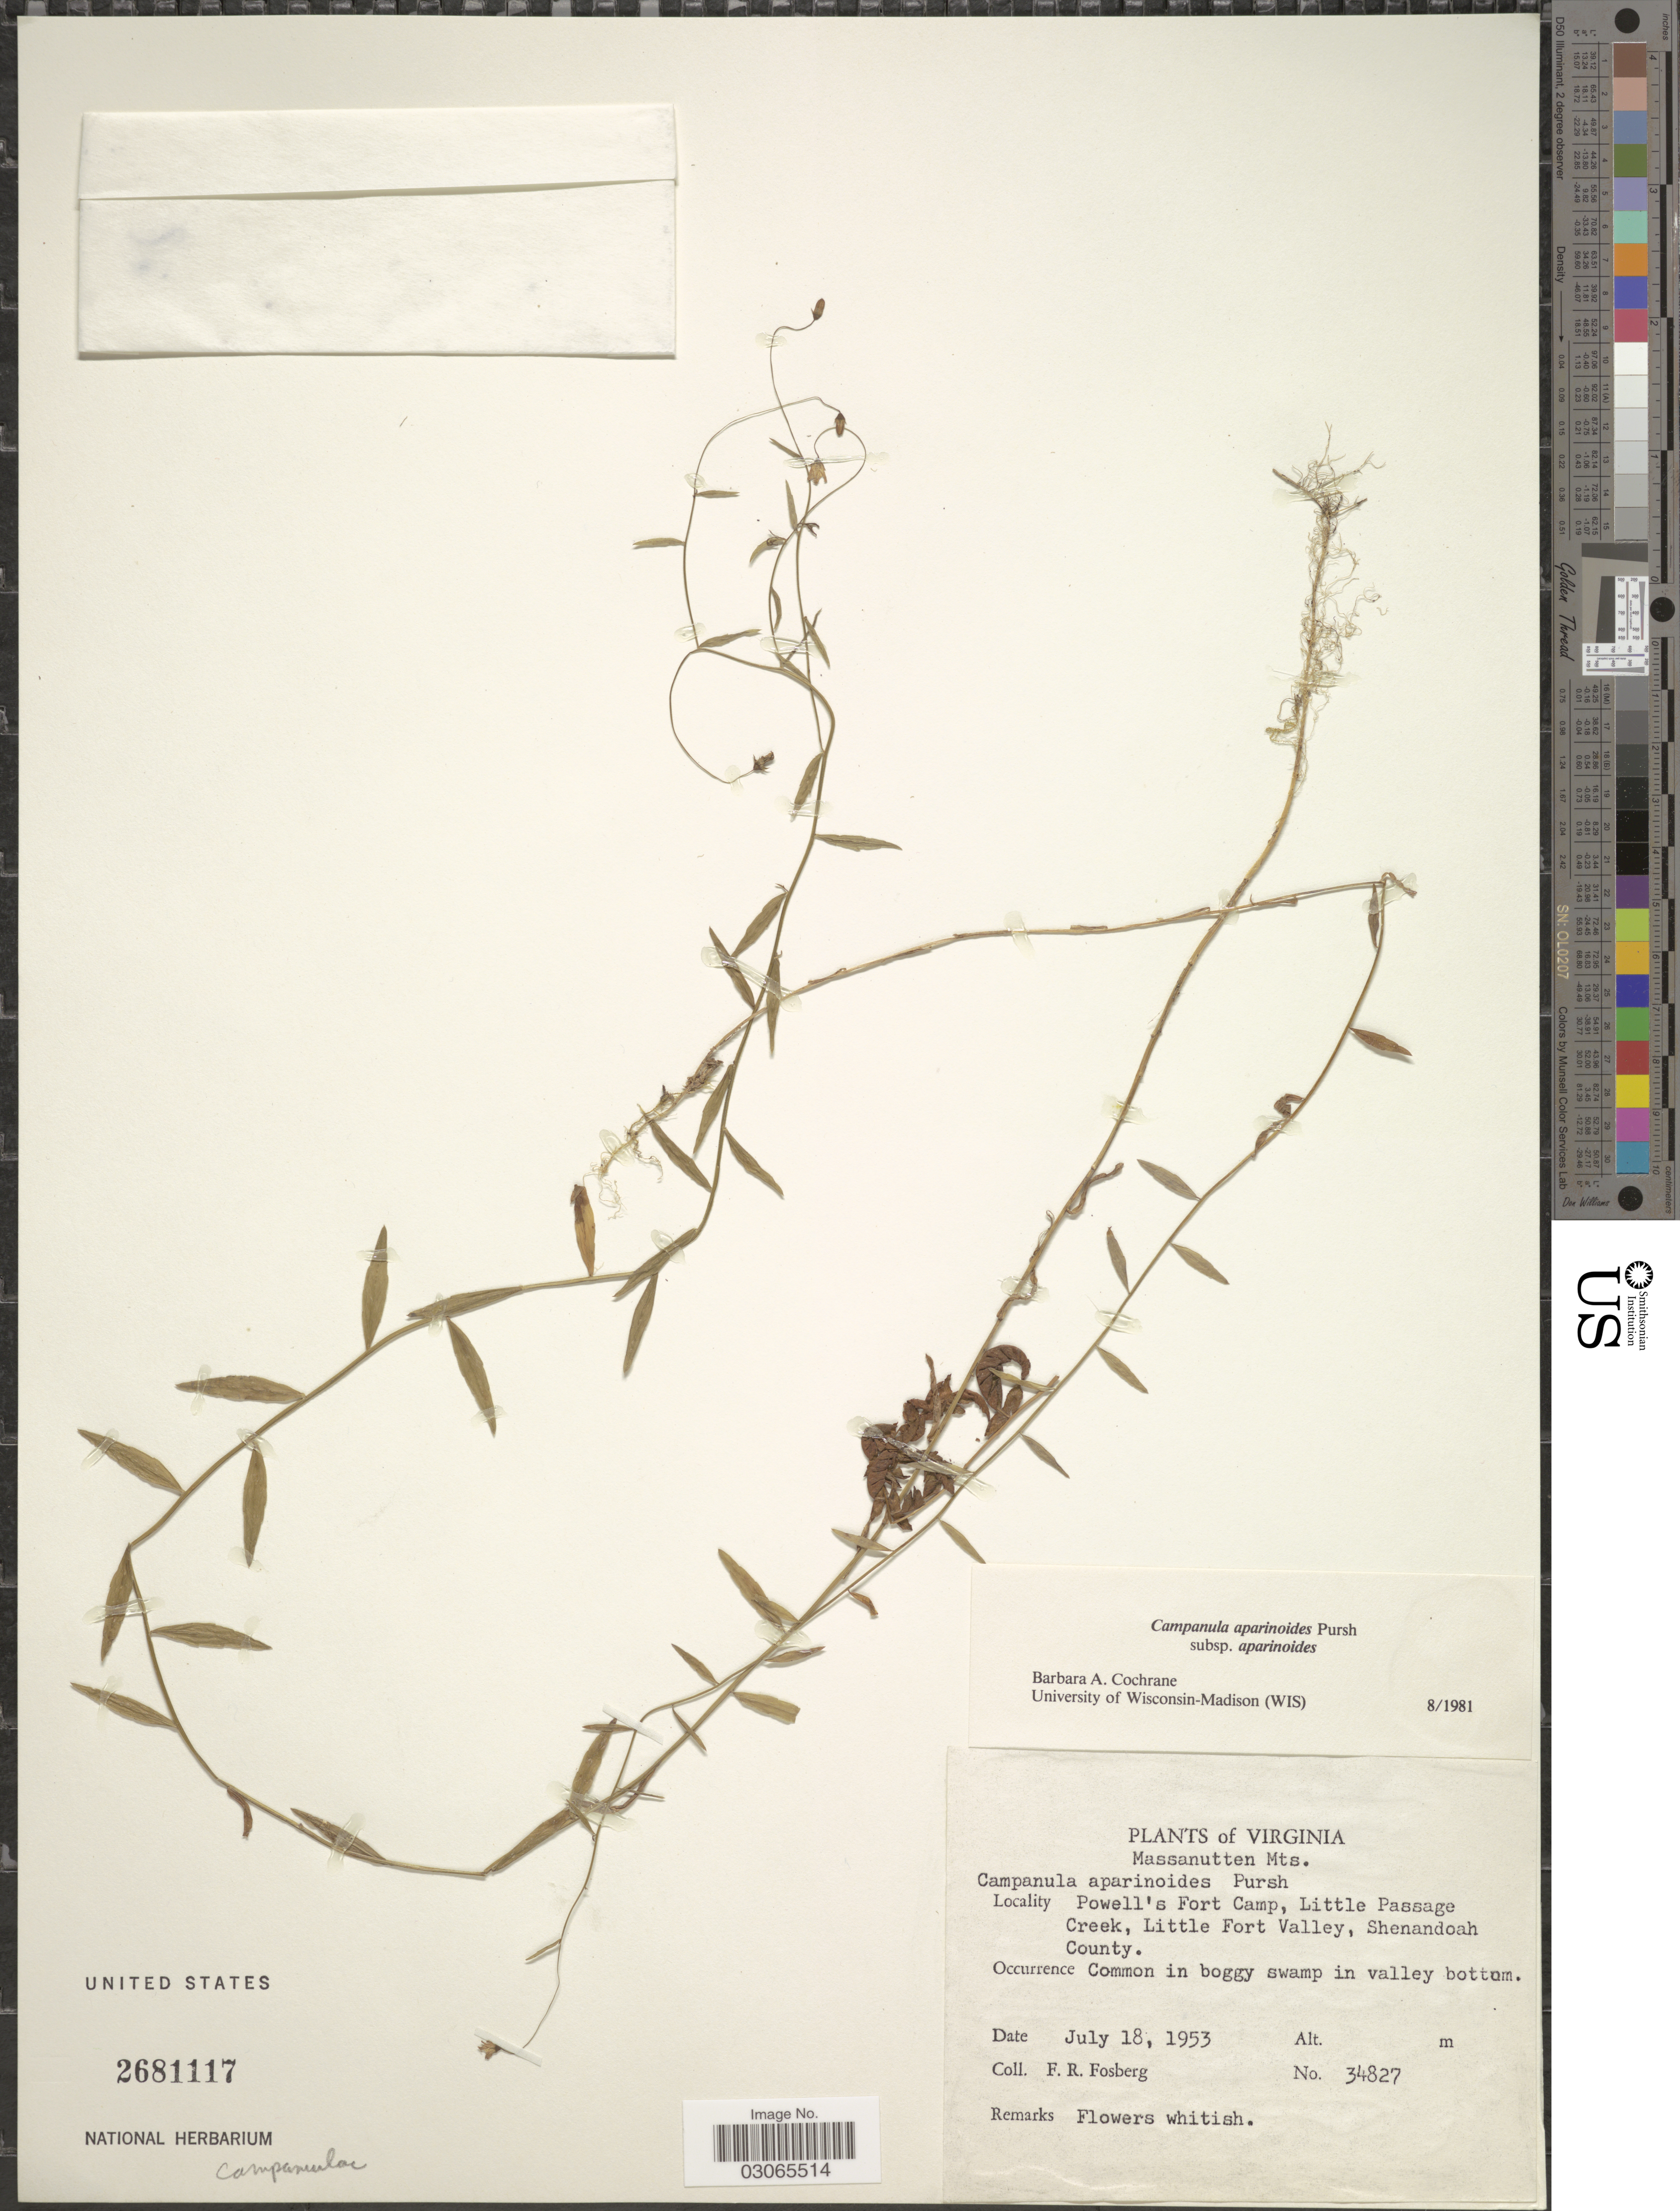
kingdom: Plantae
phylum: Tracheophyta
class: Magnoliopsida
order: Asterales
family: Campanulaceae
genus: Campanula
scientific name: Campanula aparinoides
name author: Pursh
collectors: F. R. Fosberg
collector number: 34827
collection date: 1953-07-18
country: United States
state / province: Virginia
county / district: Shenandoah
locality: Massanutten Mts. Powell's Fort Camp, Little Passage Creek, Little Fort Valley, Shenandoah County.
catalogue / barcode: US 2681117